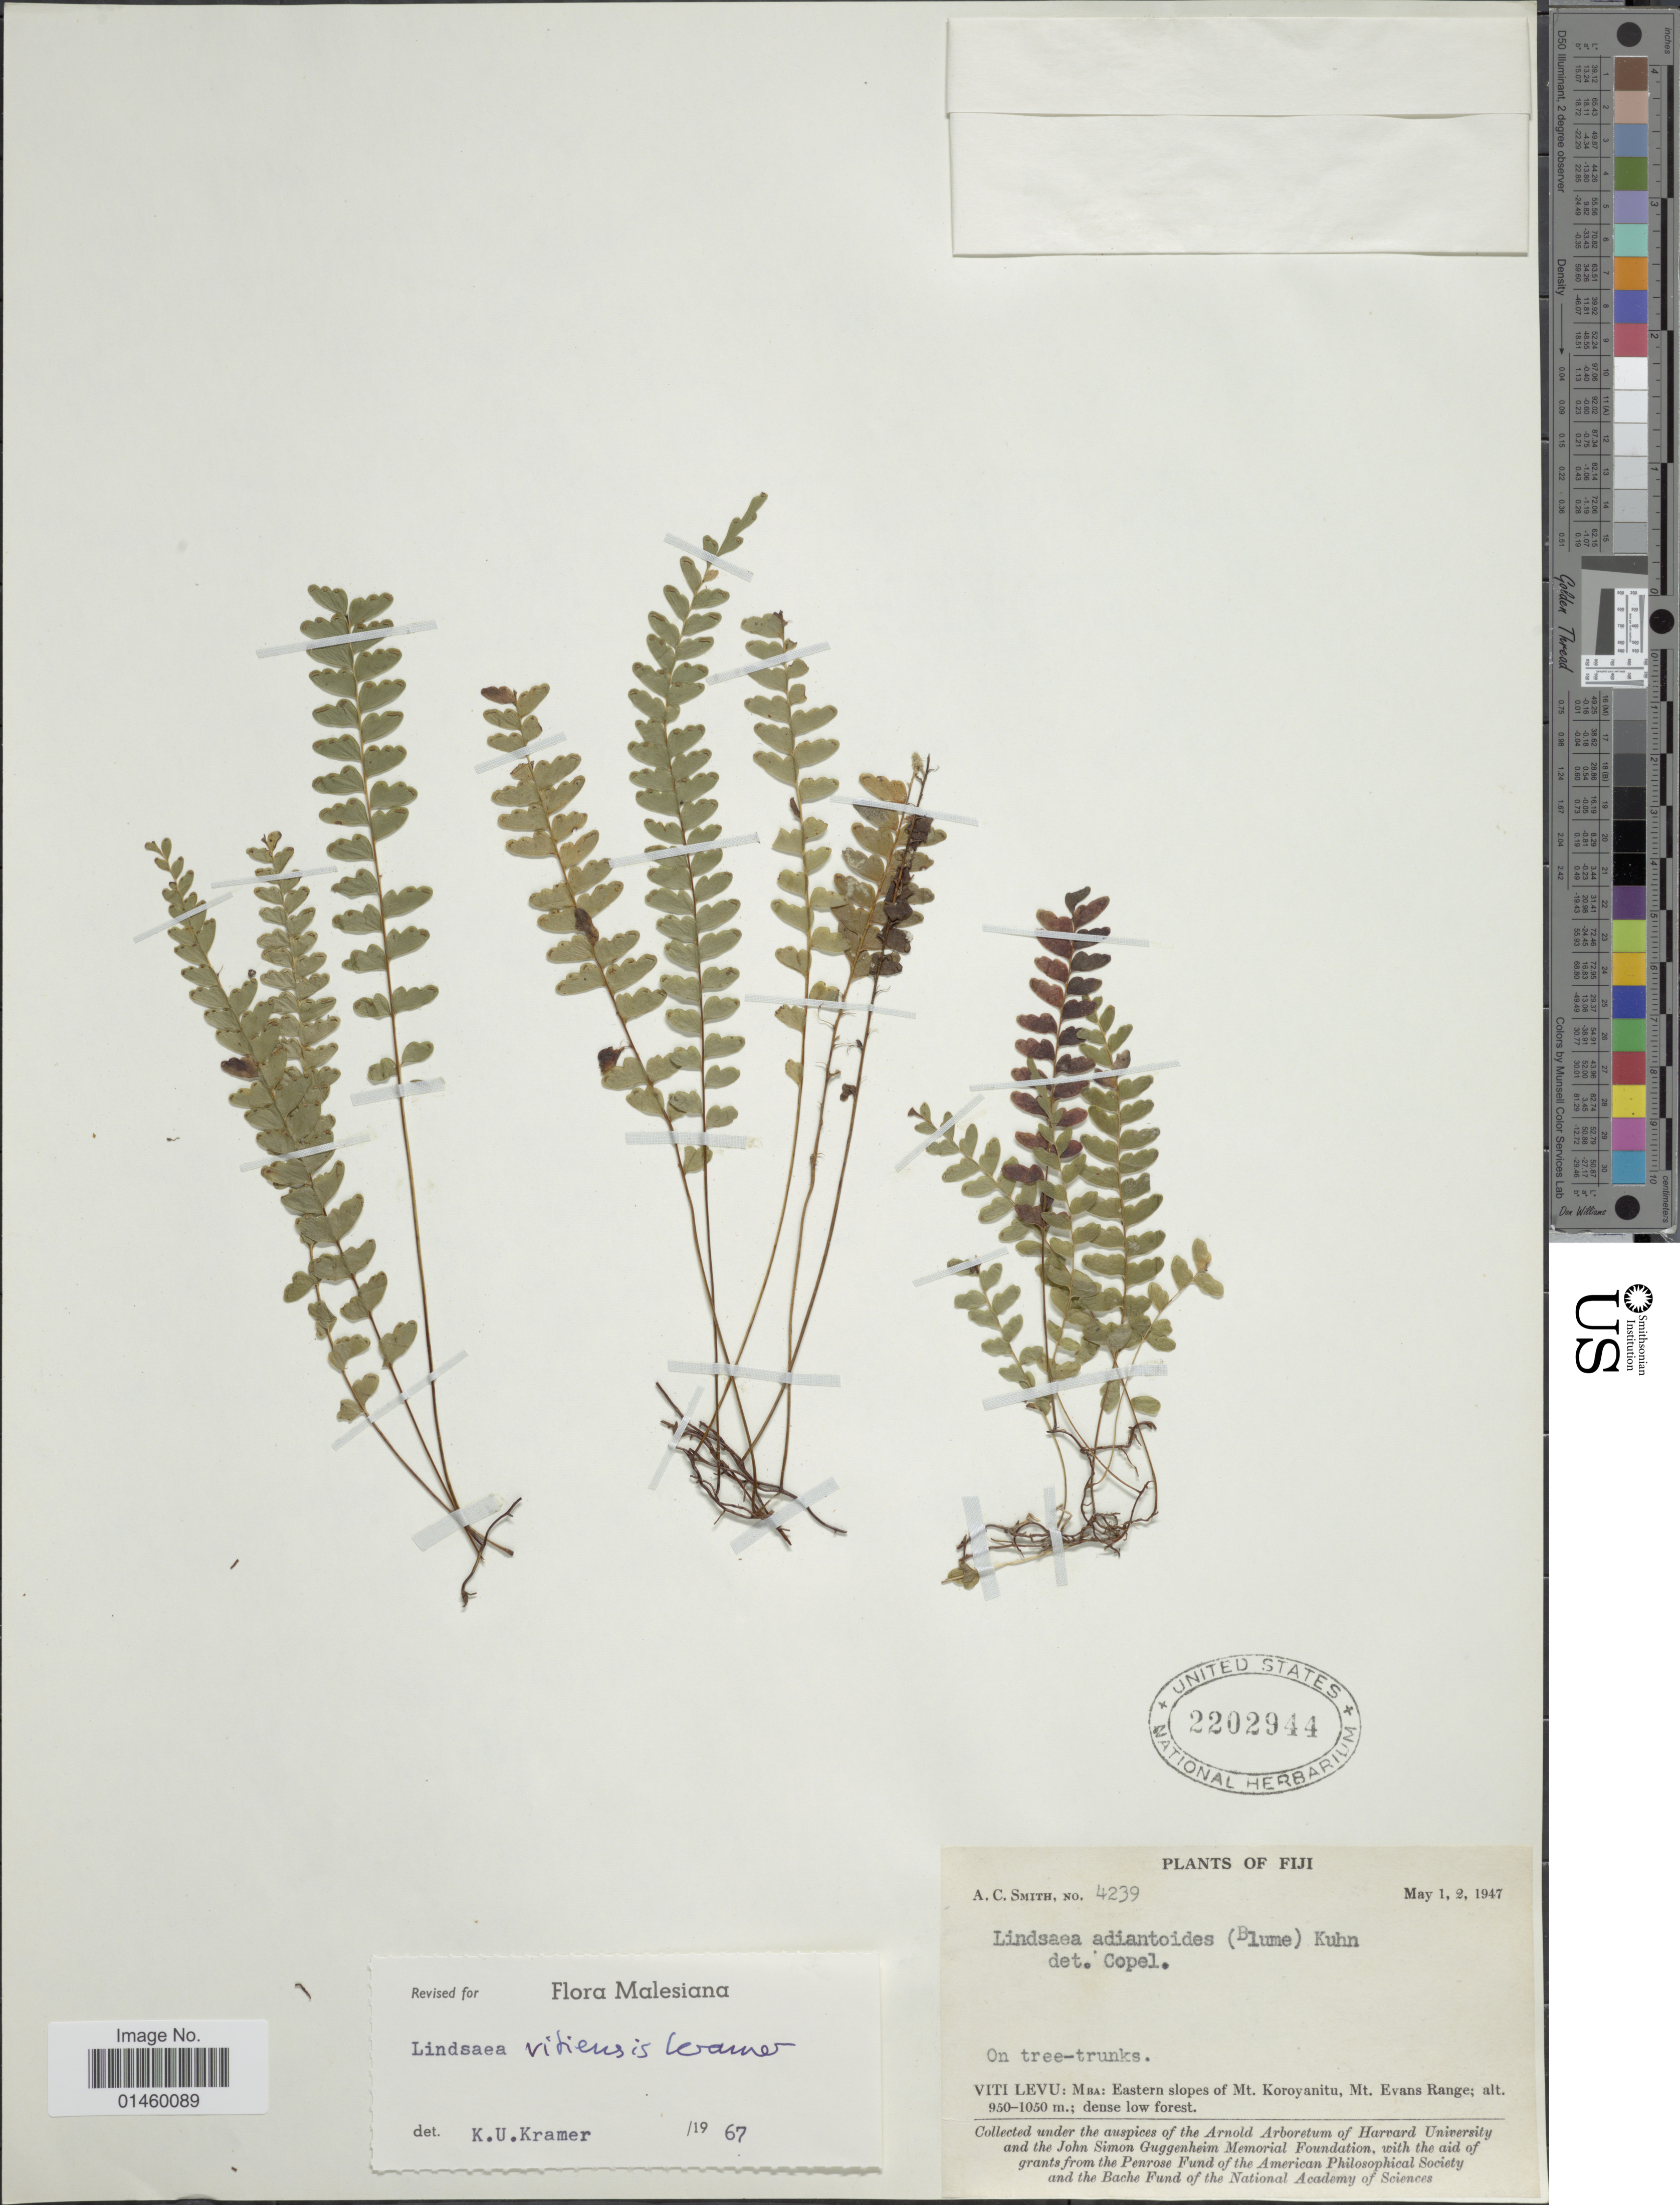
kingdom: Plantae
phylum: Tracheophyta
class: Polypodiopsida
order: Polypodiales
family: Lindsaeaceae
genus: Lindsaea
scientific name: Lindsaea vitiensis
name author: K.U. Kramer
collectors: A. C. Smith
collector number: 4239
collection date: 1947-05-01/1947-05-02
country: Fiji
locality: Viti Levu: Mba: Eastern slopes of Mt. Koroyanitu, Mt. Evans Range.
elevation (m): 950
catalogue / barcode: US 2202944